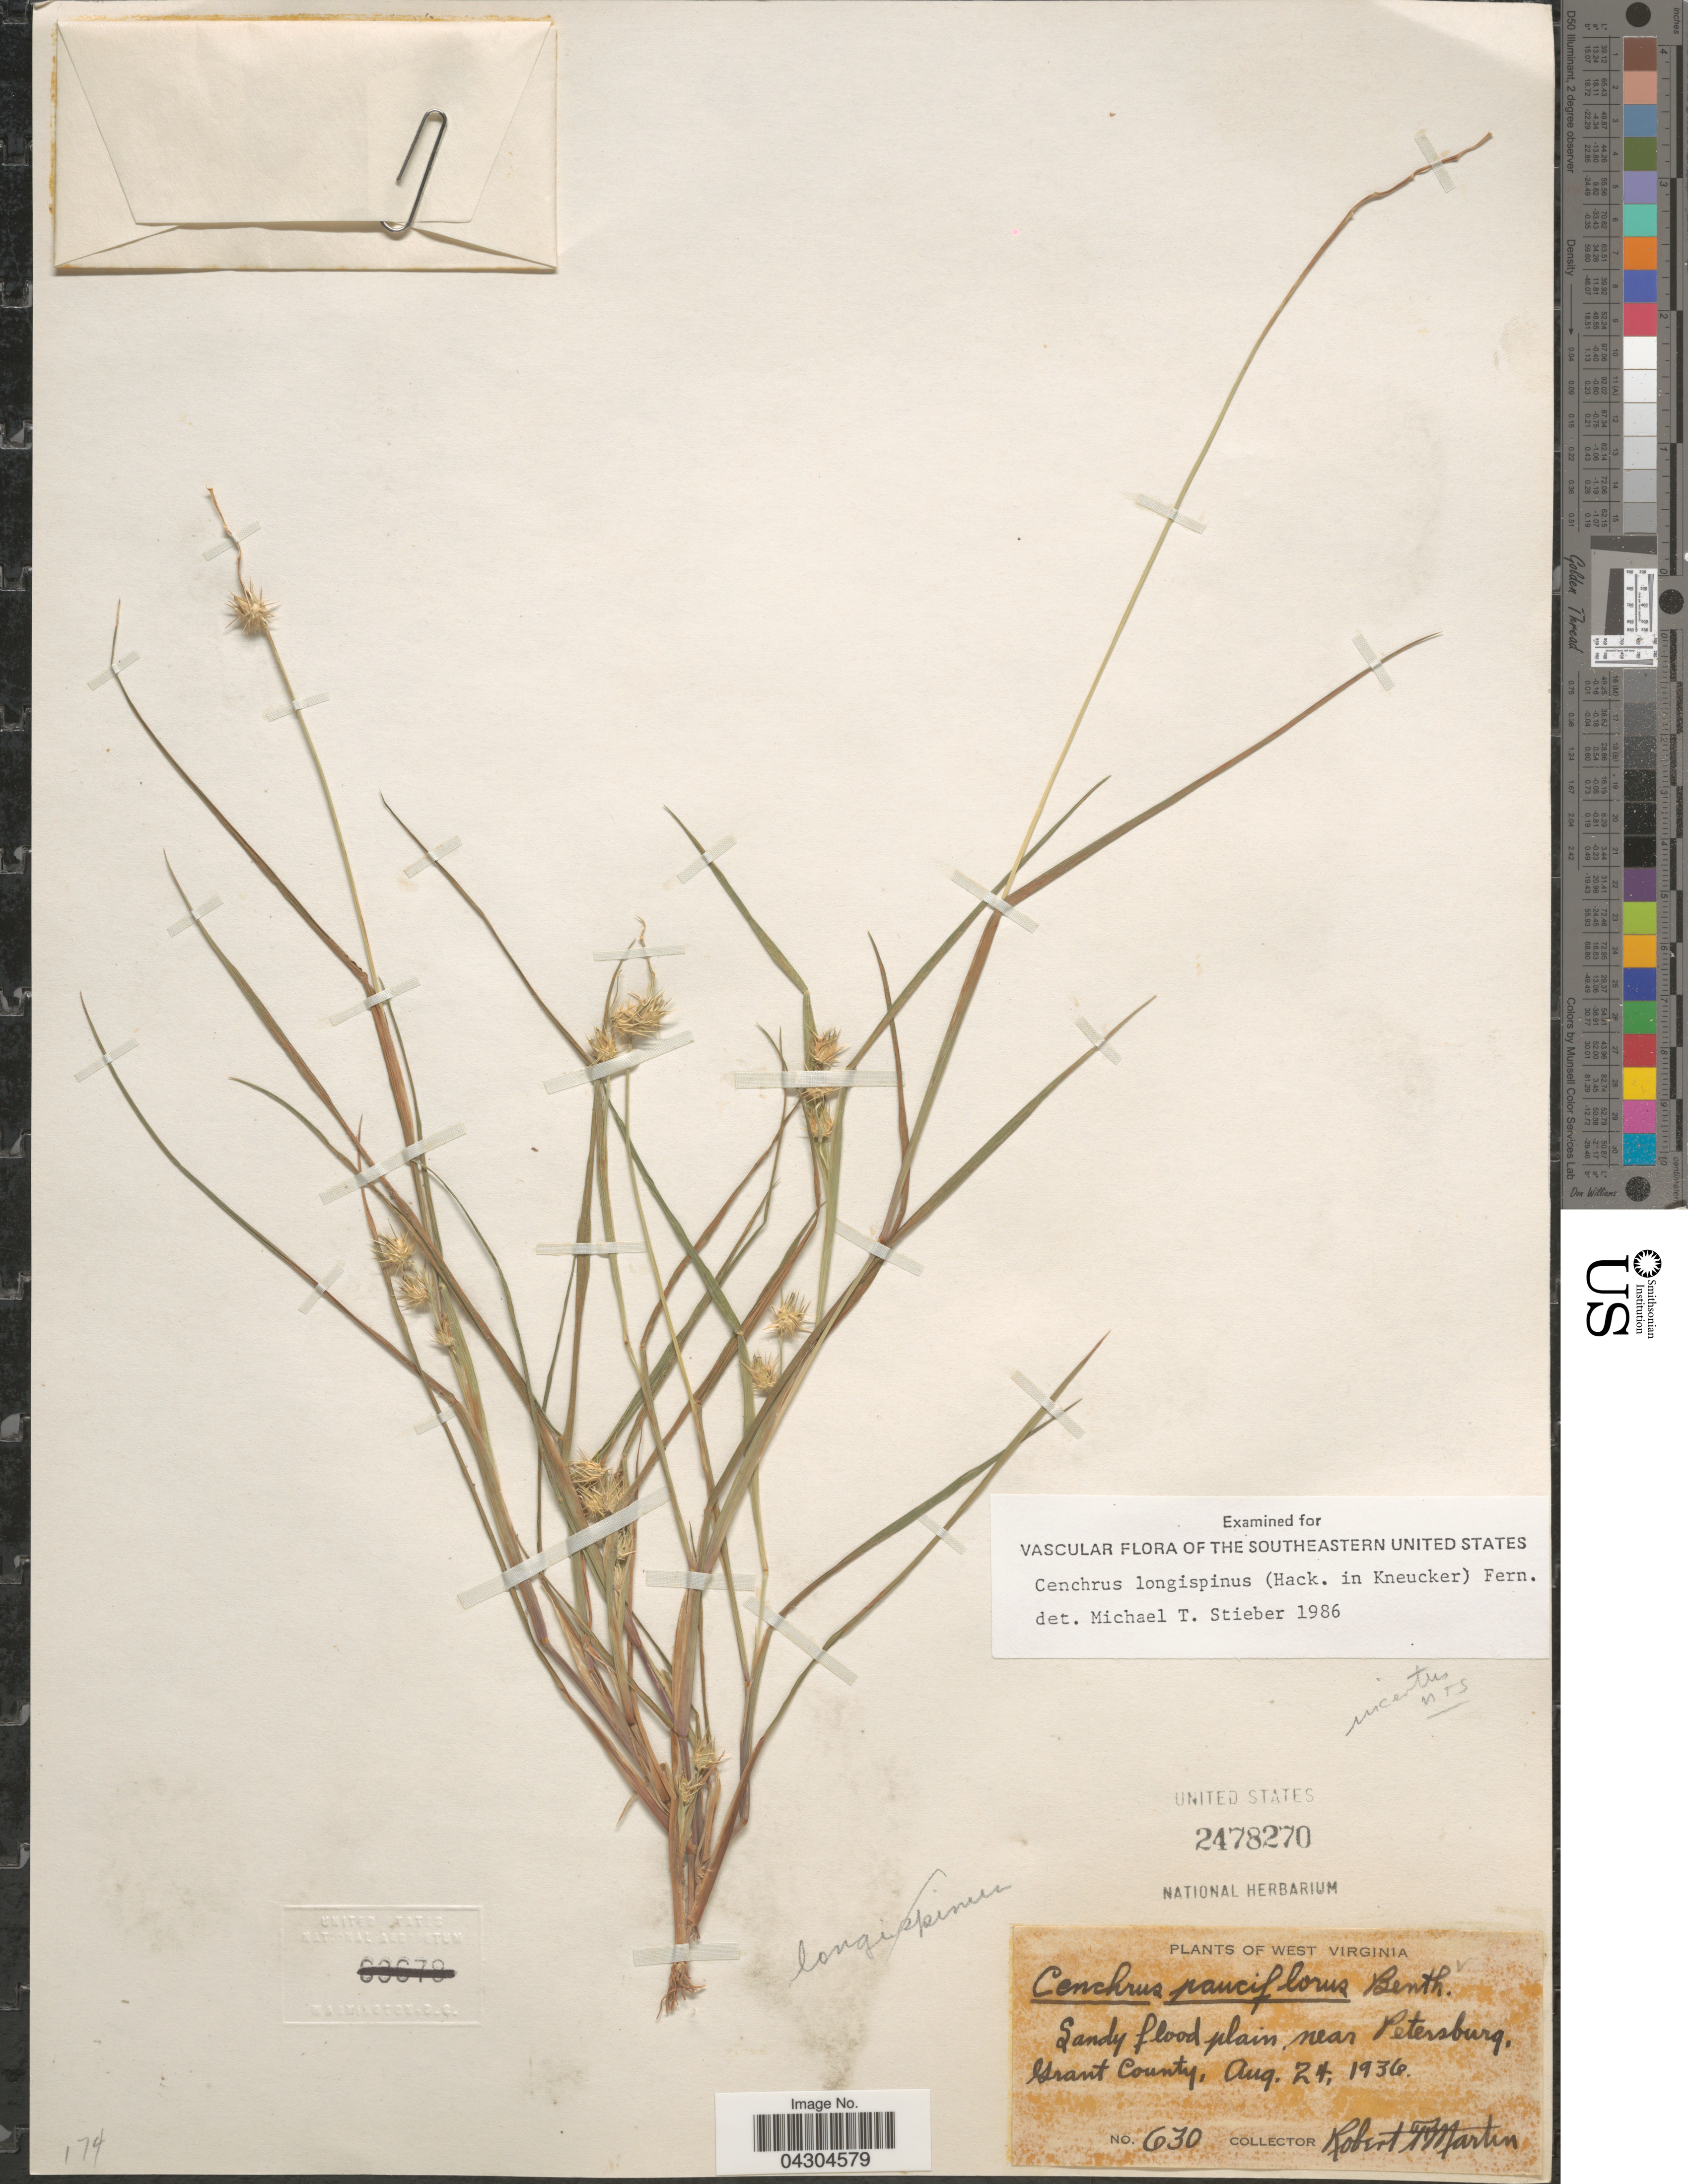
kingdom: Plantae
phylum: Tracheophyta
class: Liliopsida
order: Poales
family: Poaceae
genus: Cenchrus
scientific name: Cenchrus longispinus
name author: (Hack.) Fernald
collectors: R. F. Martin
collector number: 630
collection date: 1936-08-24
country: United States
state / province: West Virginia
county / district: Grant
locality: Sand flood plain, near Petersburg, Grant County.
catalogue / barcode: US 2478270